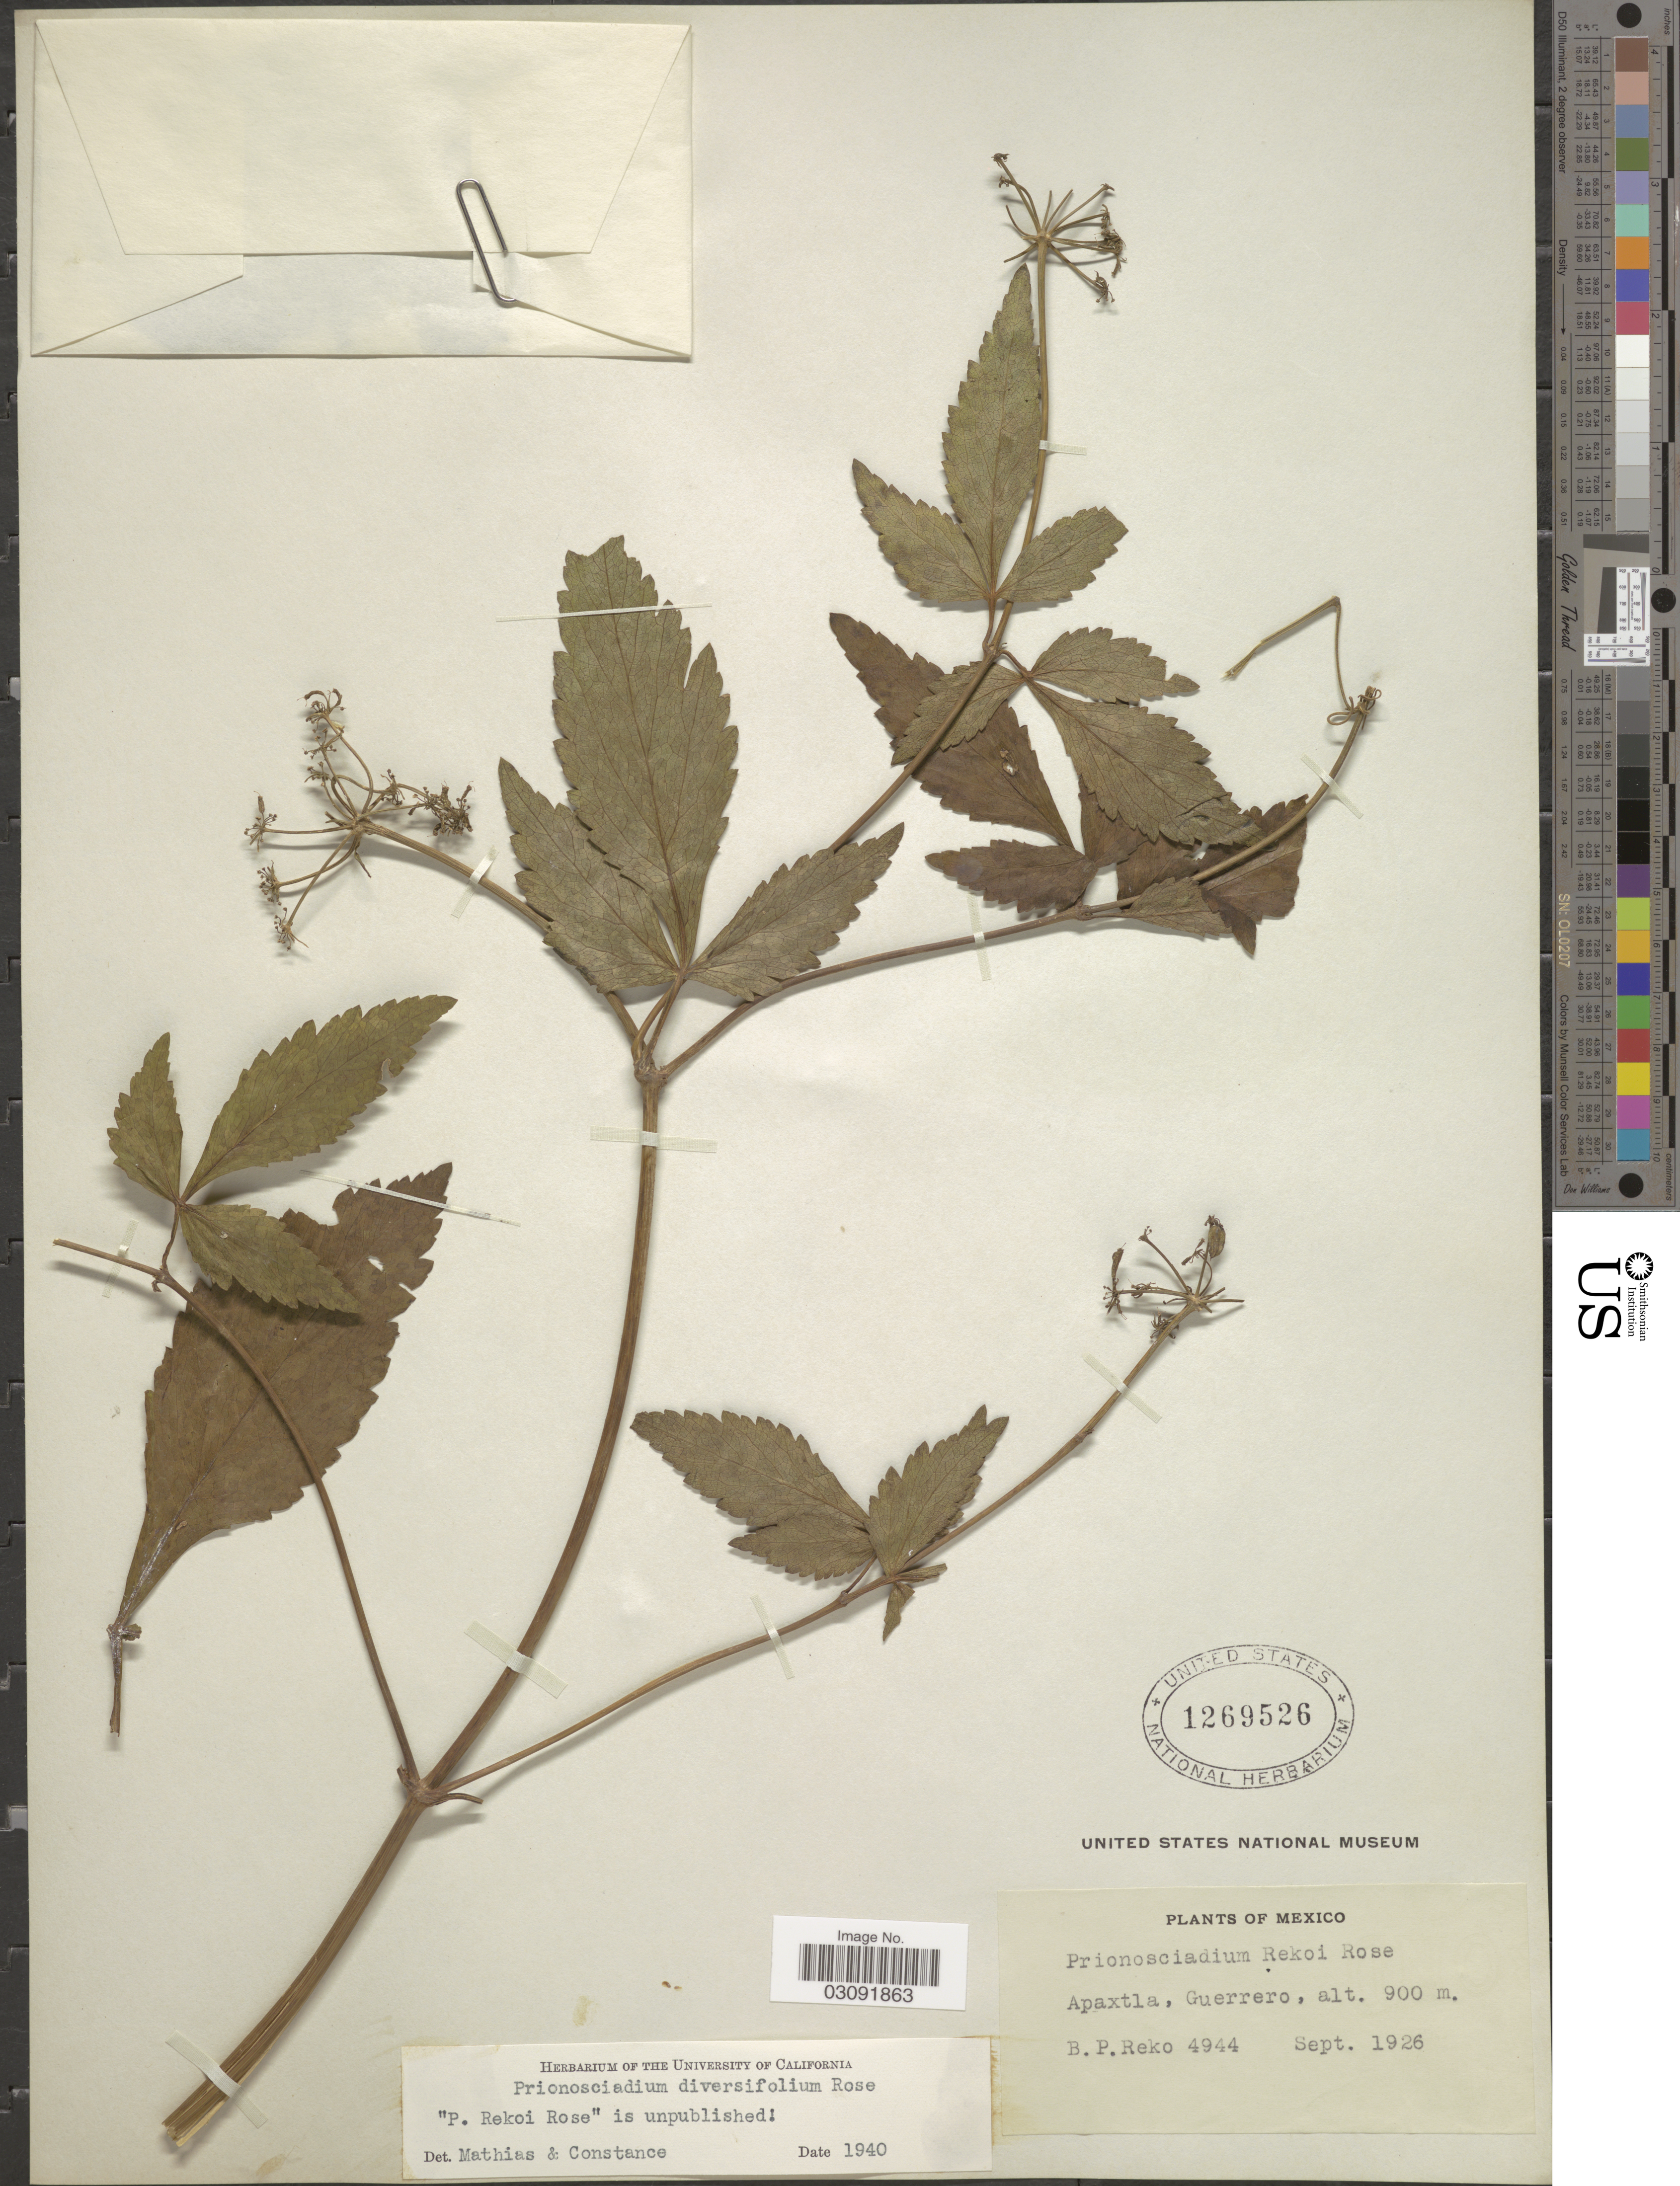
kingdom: Plantae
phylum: Tracheophyta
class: Magnoliopsida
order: Apiales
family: Apiaceae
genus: Prionosciadium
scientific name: Prionosciadium diversifolium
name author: Rose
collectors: B. P. Reko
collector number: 4944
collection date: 1926-09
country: Mexico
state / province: Guerrero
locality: Apaxtla, Guerrero.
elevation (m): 900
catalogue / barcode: US 1269526